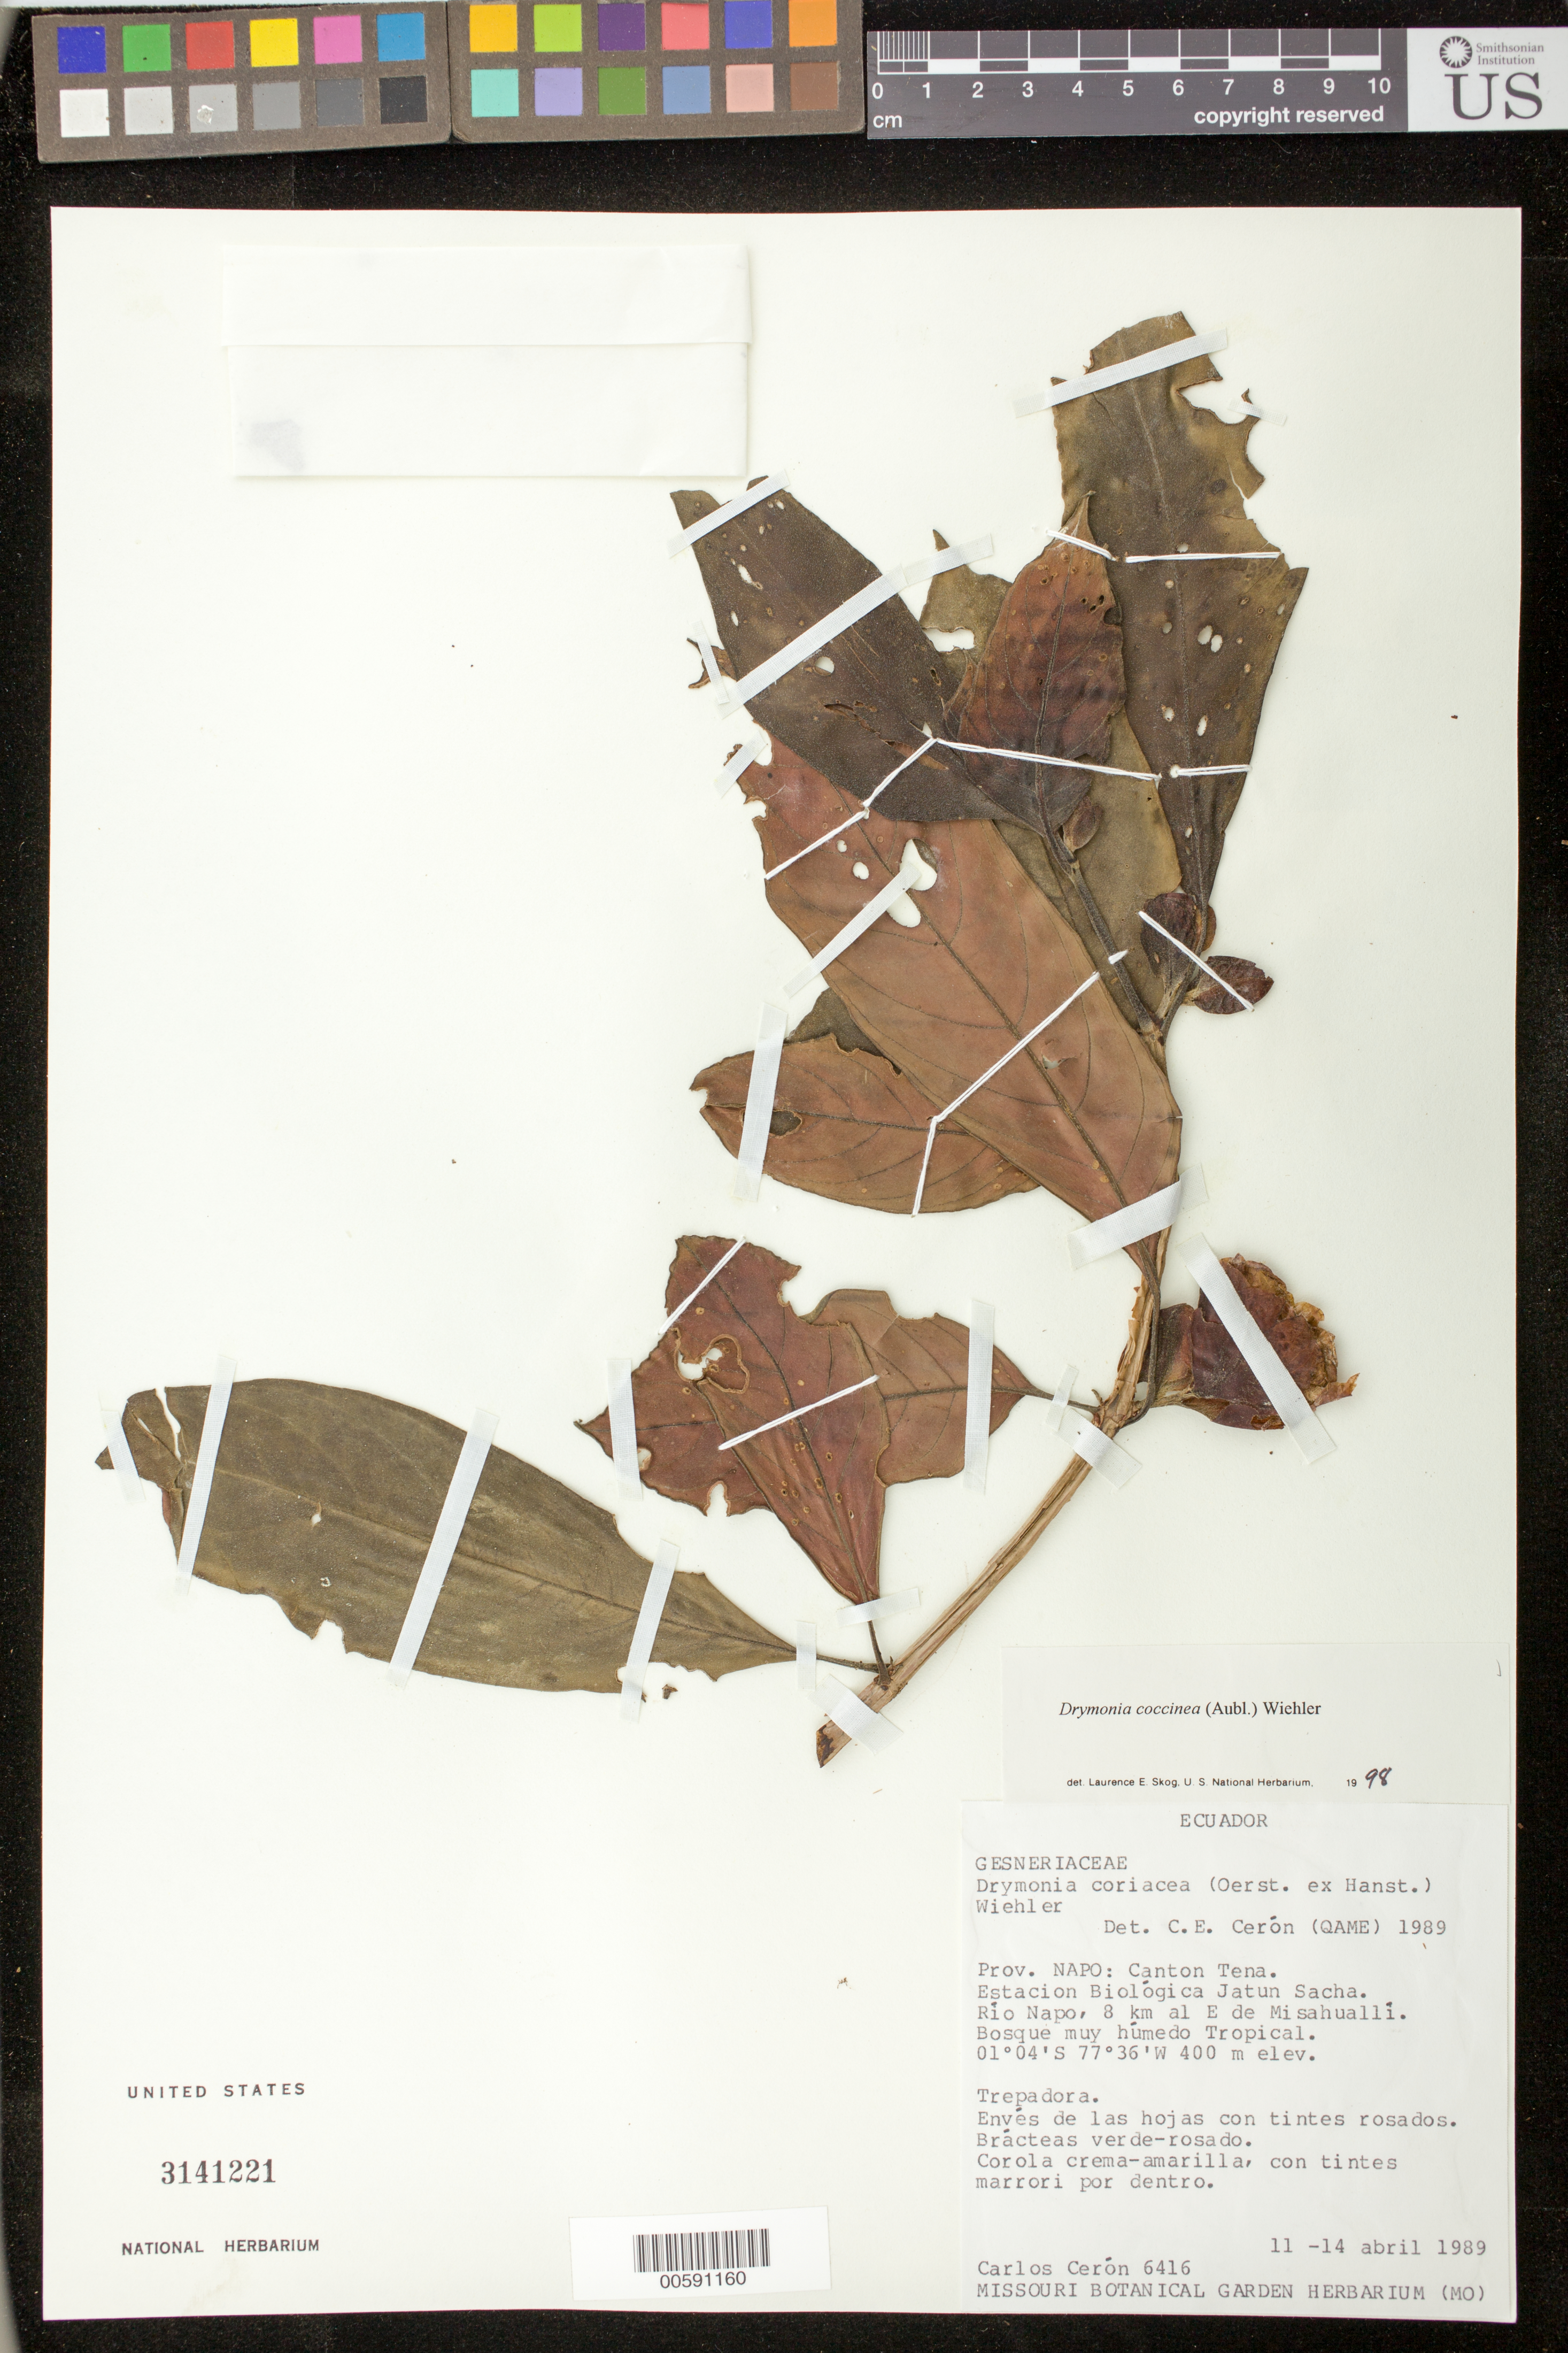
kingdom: Plantae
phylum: Tracheophyta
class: Magnoliopsida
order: Lamiales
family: Gesneriaceae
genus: Drymonia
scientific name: Drymonia coccinea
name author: (Aubl.) Wiehler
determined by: Skog, Laurence E.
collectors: C. E. Cerón M.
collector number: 6416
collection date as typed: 11-14 Apr 1989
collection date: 1989-04-11/1989-04-14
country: Ecuador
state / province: Napo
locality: Canton Tena, Estacion Biológica Jatun Sacha, Río Napo, 8 km al E de Misahuallí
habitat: Bosque muy humedo tropical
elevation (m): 400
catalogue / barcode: US 3141221